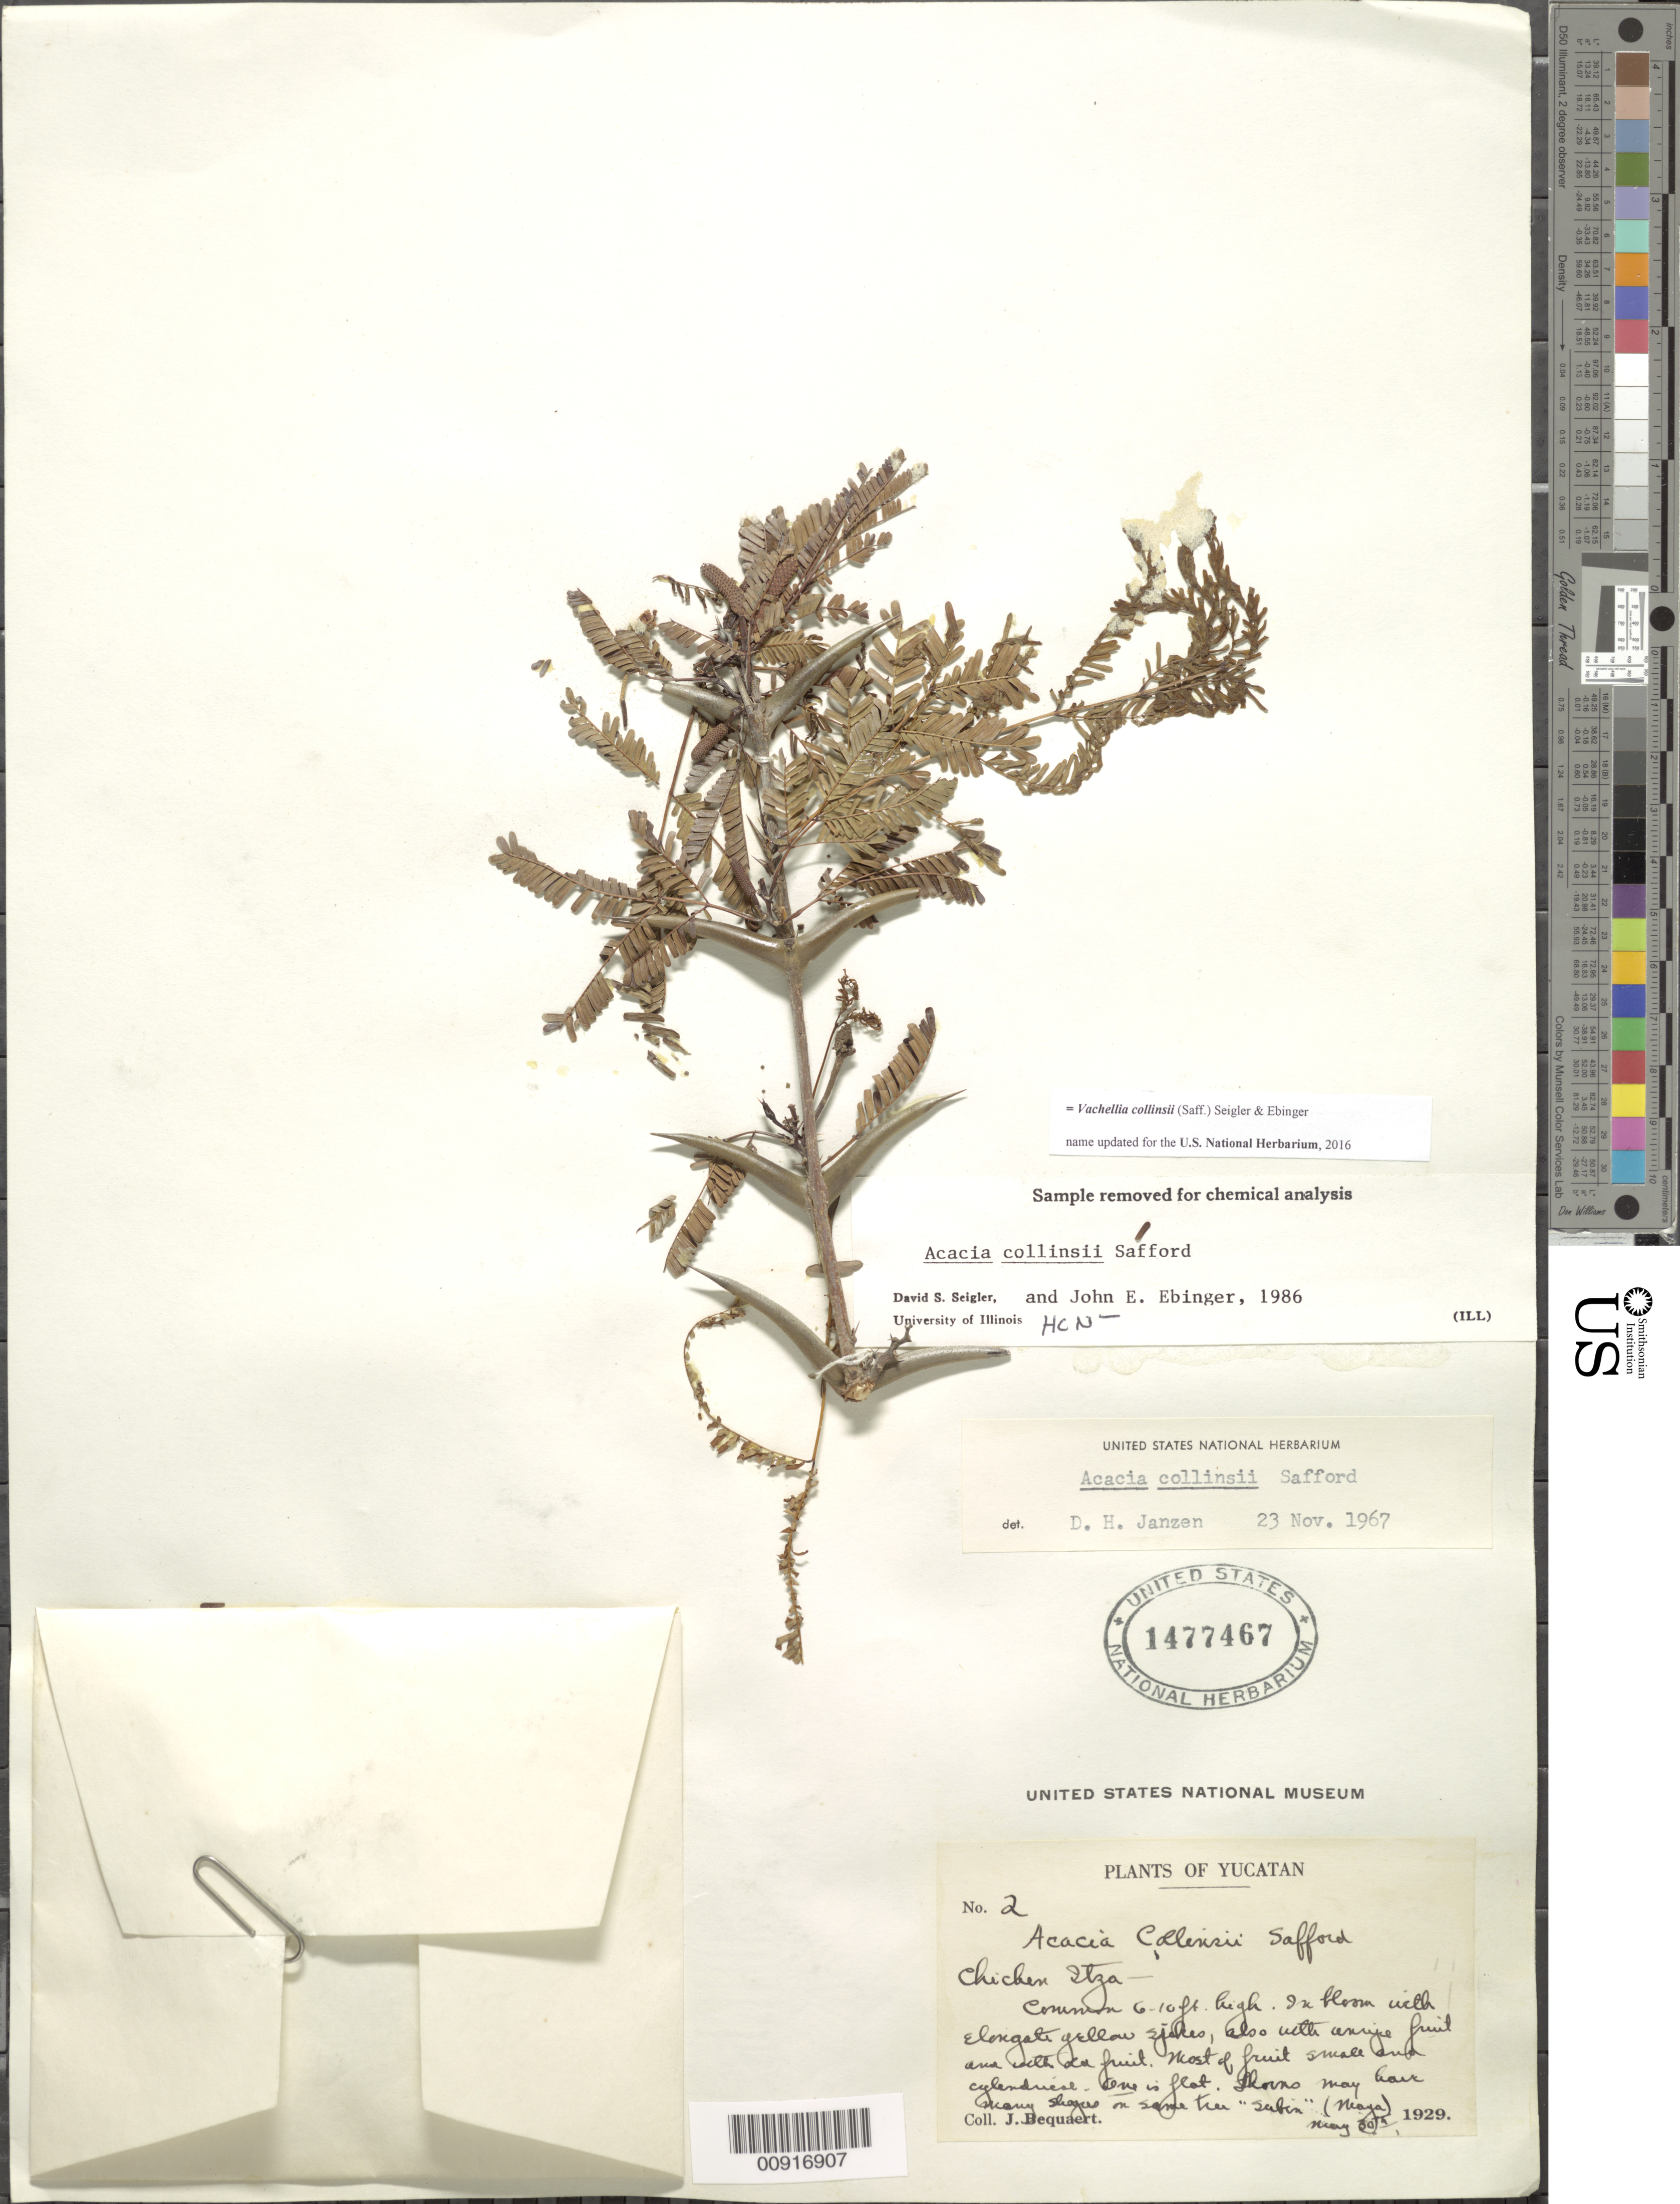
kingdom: Plantae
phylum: Tracheophyta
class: Magnoliopsida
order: Fabales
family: Fabaceae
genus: Vachellia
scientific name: Vachellia collinsii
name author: (Saff.) Seigler & Ebinger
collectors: J. Bequaert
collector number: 2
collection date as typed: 30 May 1929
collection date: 1929-05-30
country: Mexico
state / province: Yucatán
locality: Chichen-Itza.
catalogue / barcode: US 1477467